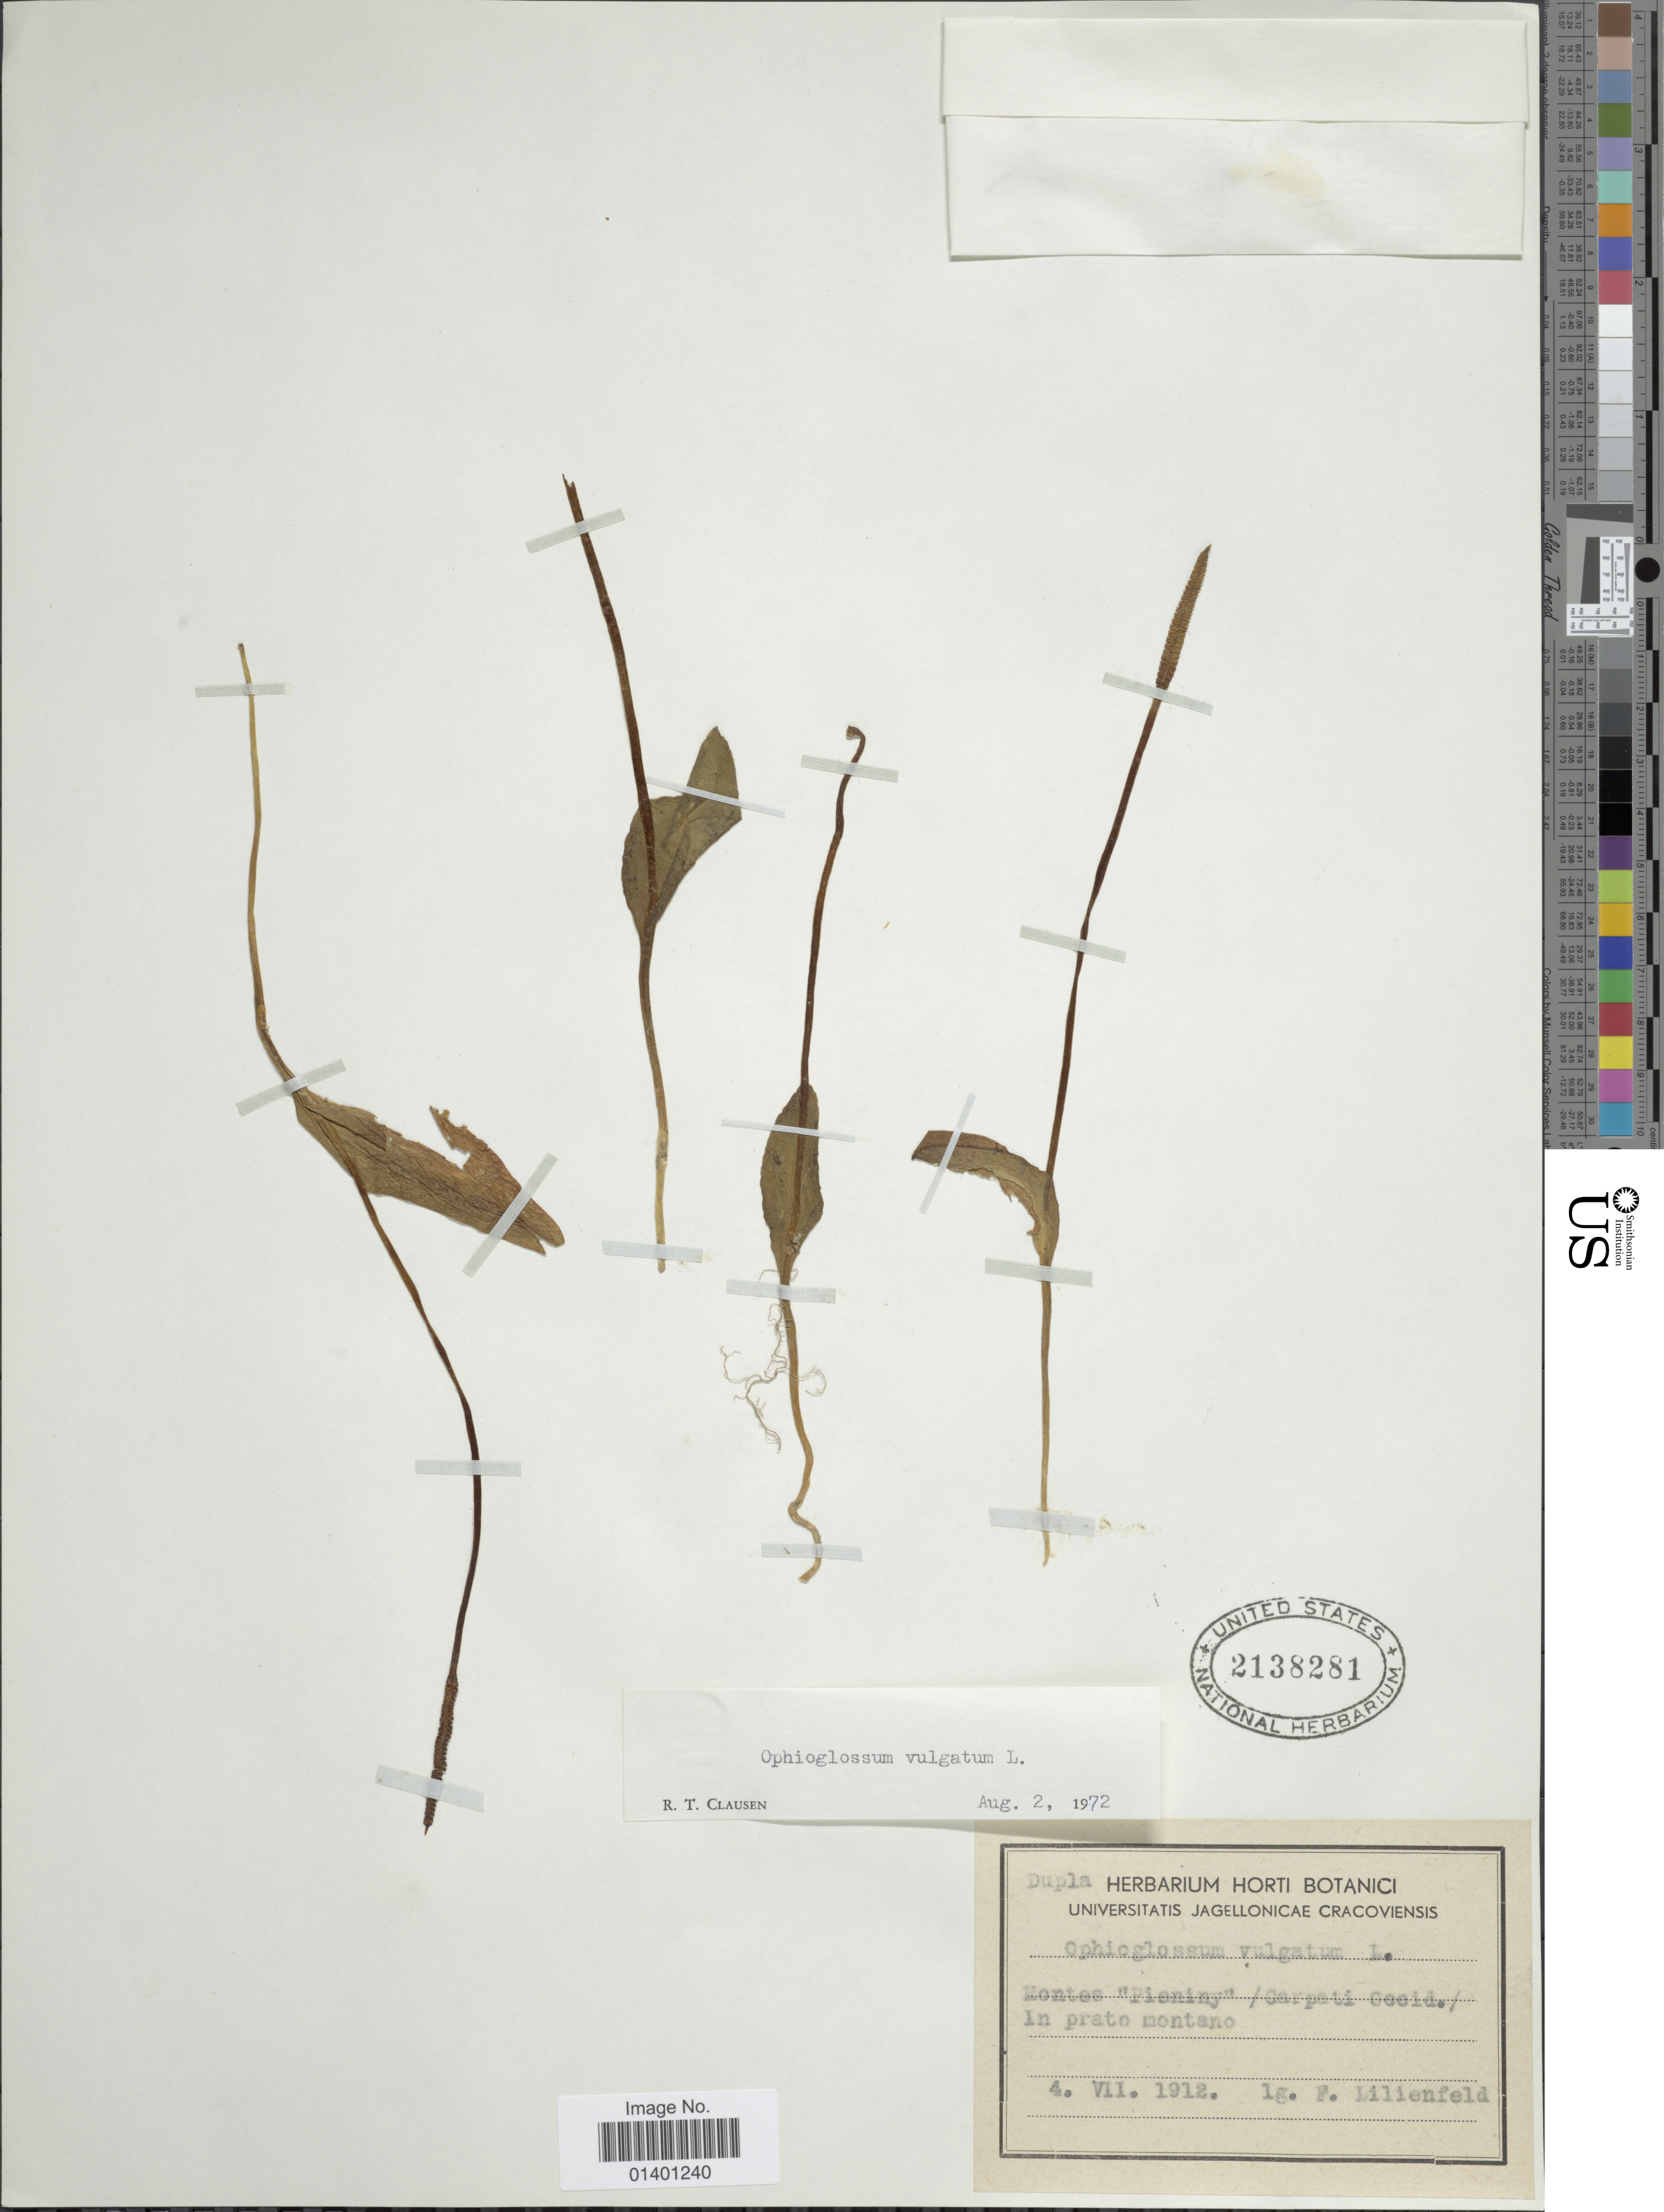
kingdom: Plantae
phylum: Tracheophyta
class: Polypodiopsida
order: Ophioglossales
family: Ophioglossaceae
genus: Ophioglossum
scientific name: Ophioglossum vulgatum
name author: L.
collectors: F. Lilienfeld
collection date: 1912-07-04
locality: Montes "Pieniny"/ Carpati Occid [interpreted]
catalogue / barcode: US 2138281